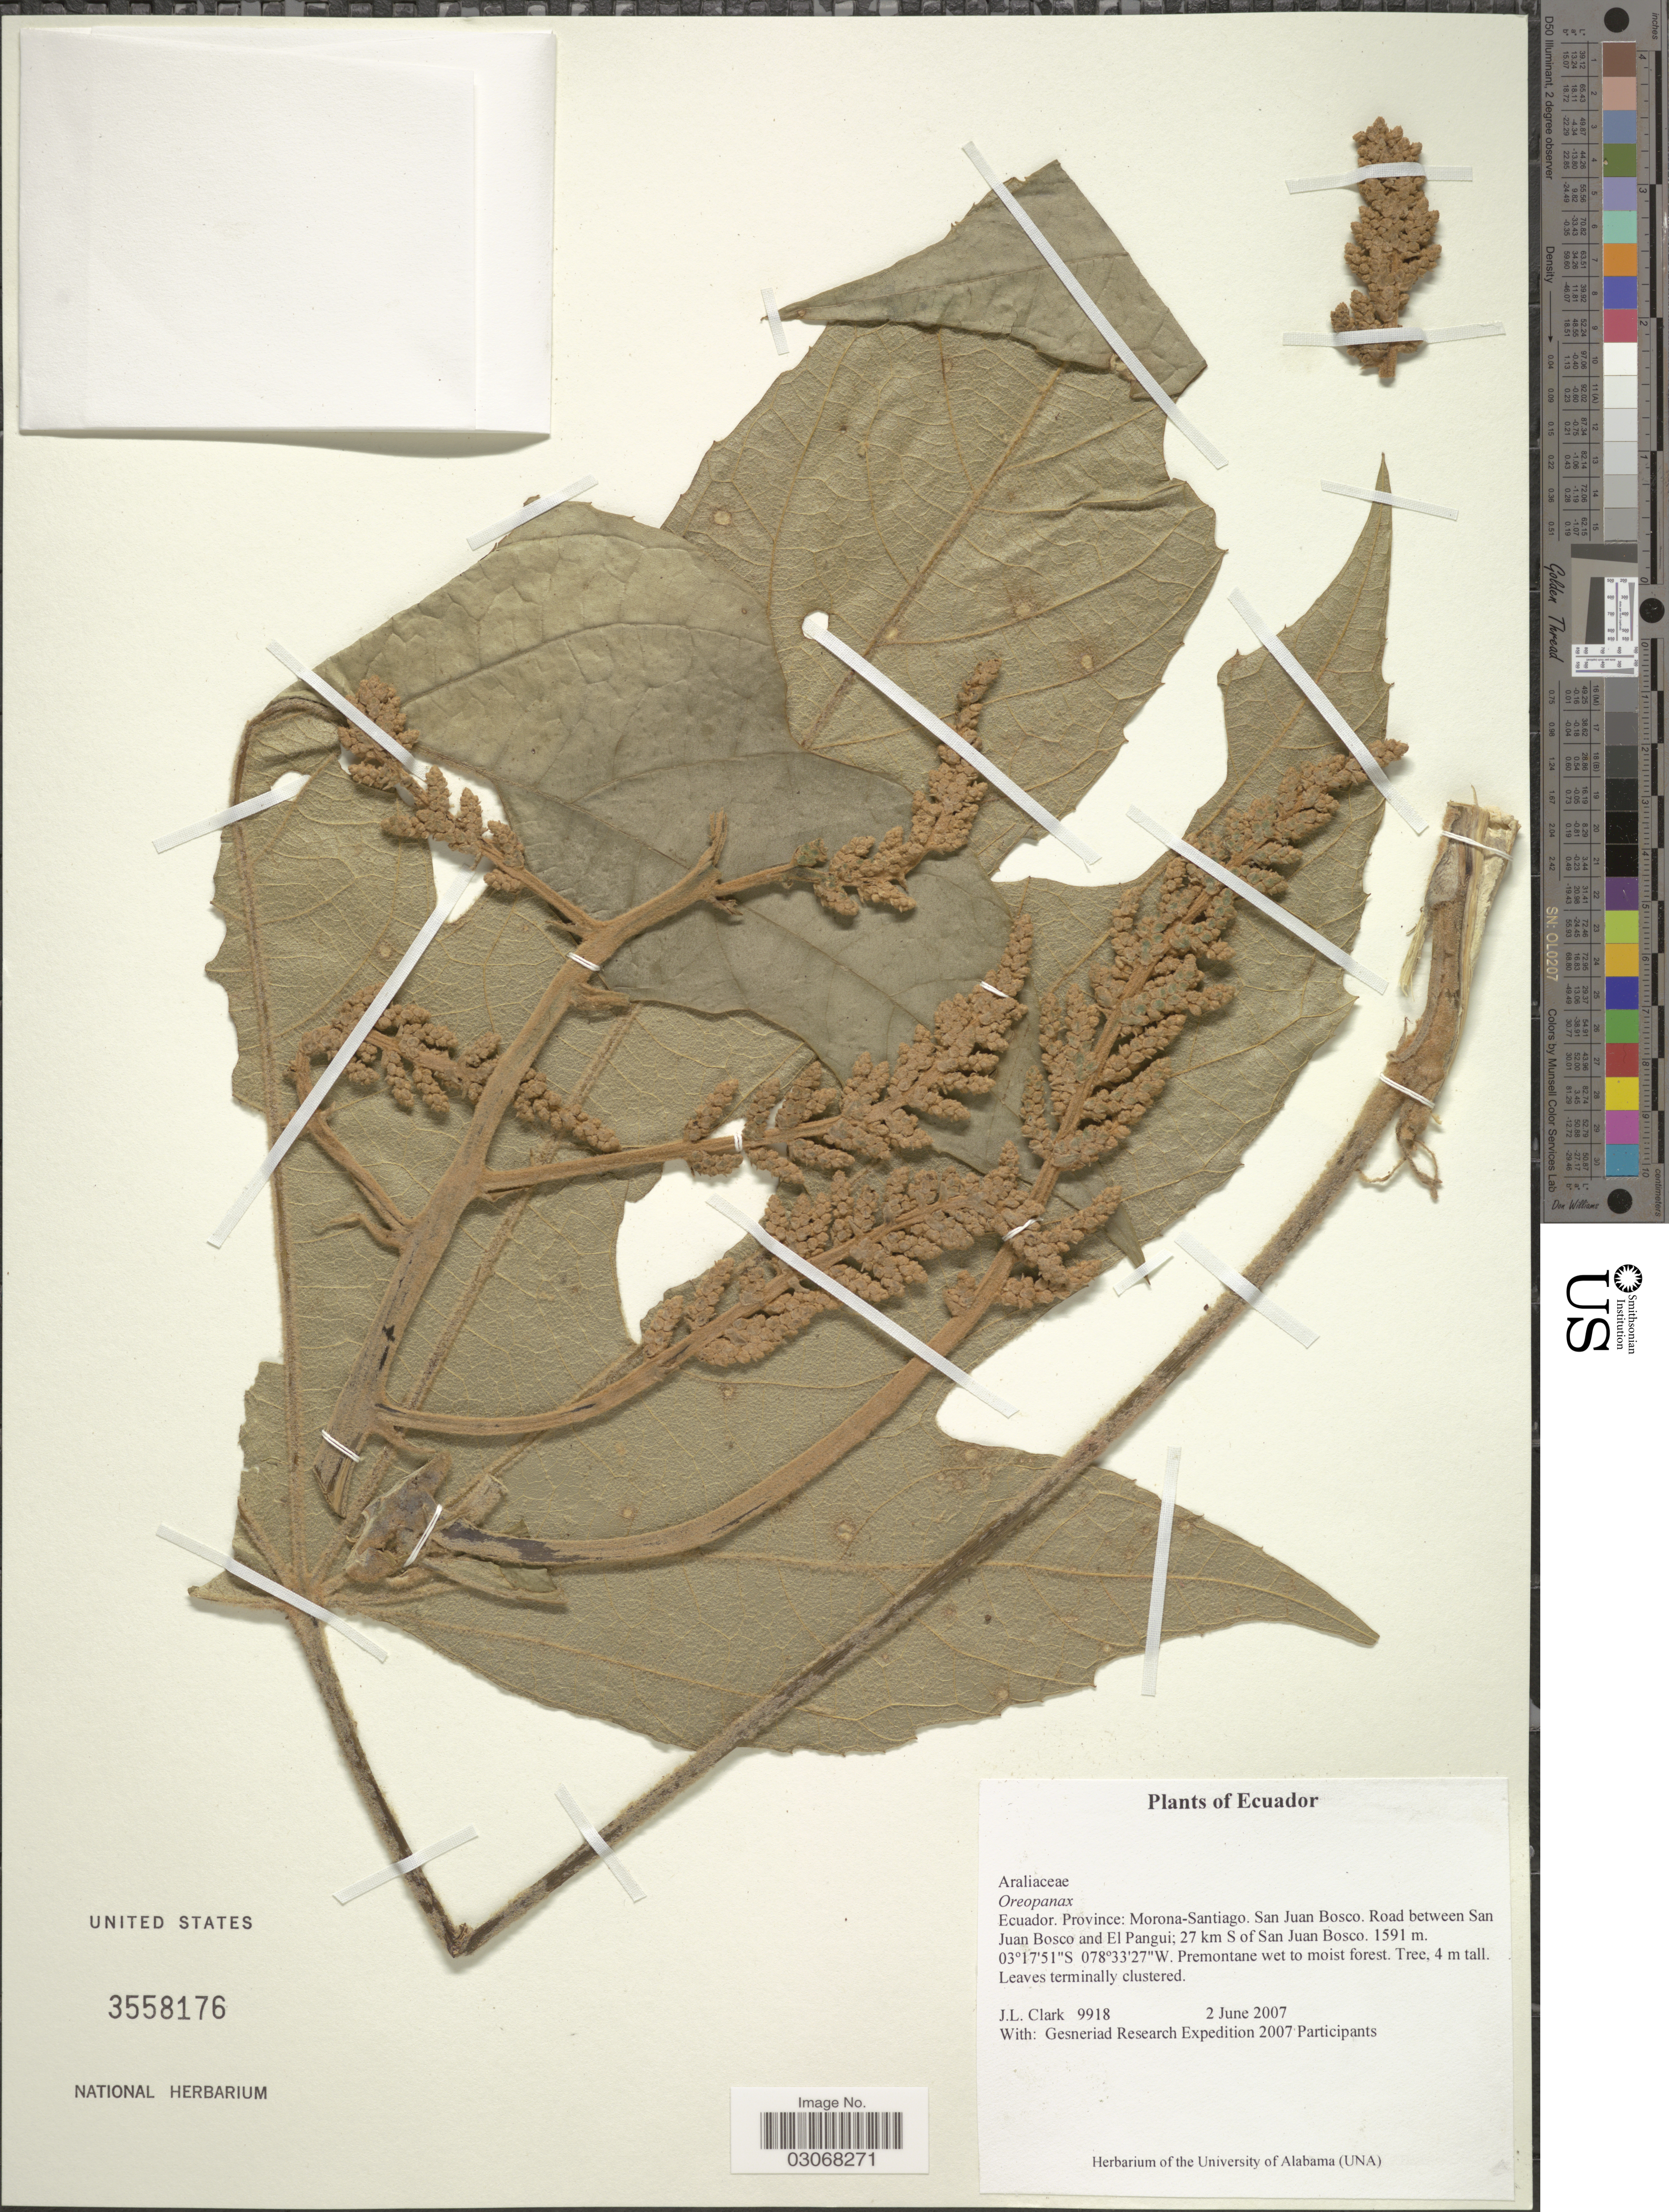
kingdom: Plantae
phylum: Tracheophyta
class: Magnoliopsida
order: Apiales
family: Araliaceae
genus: Oreopanax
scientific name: Oreopanax sp.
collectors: J. L. Clark & Gesneriad Research Expedition 2007 Participants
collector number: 9918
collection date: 2007-06-02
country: Ecuador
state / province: Morona-Santiago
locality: San Juan Bosco. Road between San Juan Bosco and El Pangui; 27 km S of San Juan Bosco.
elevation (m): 1591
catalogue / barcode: US 3558176